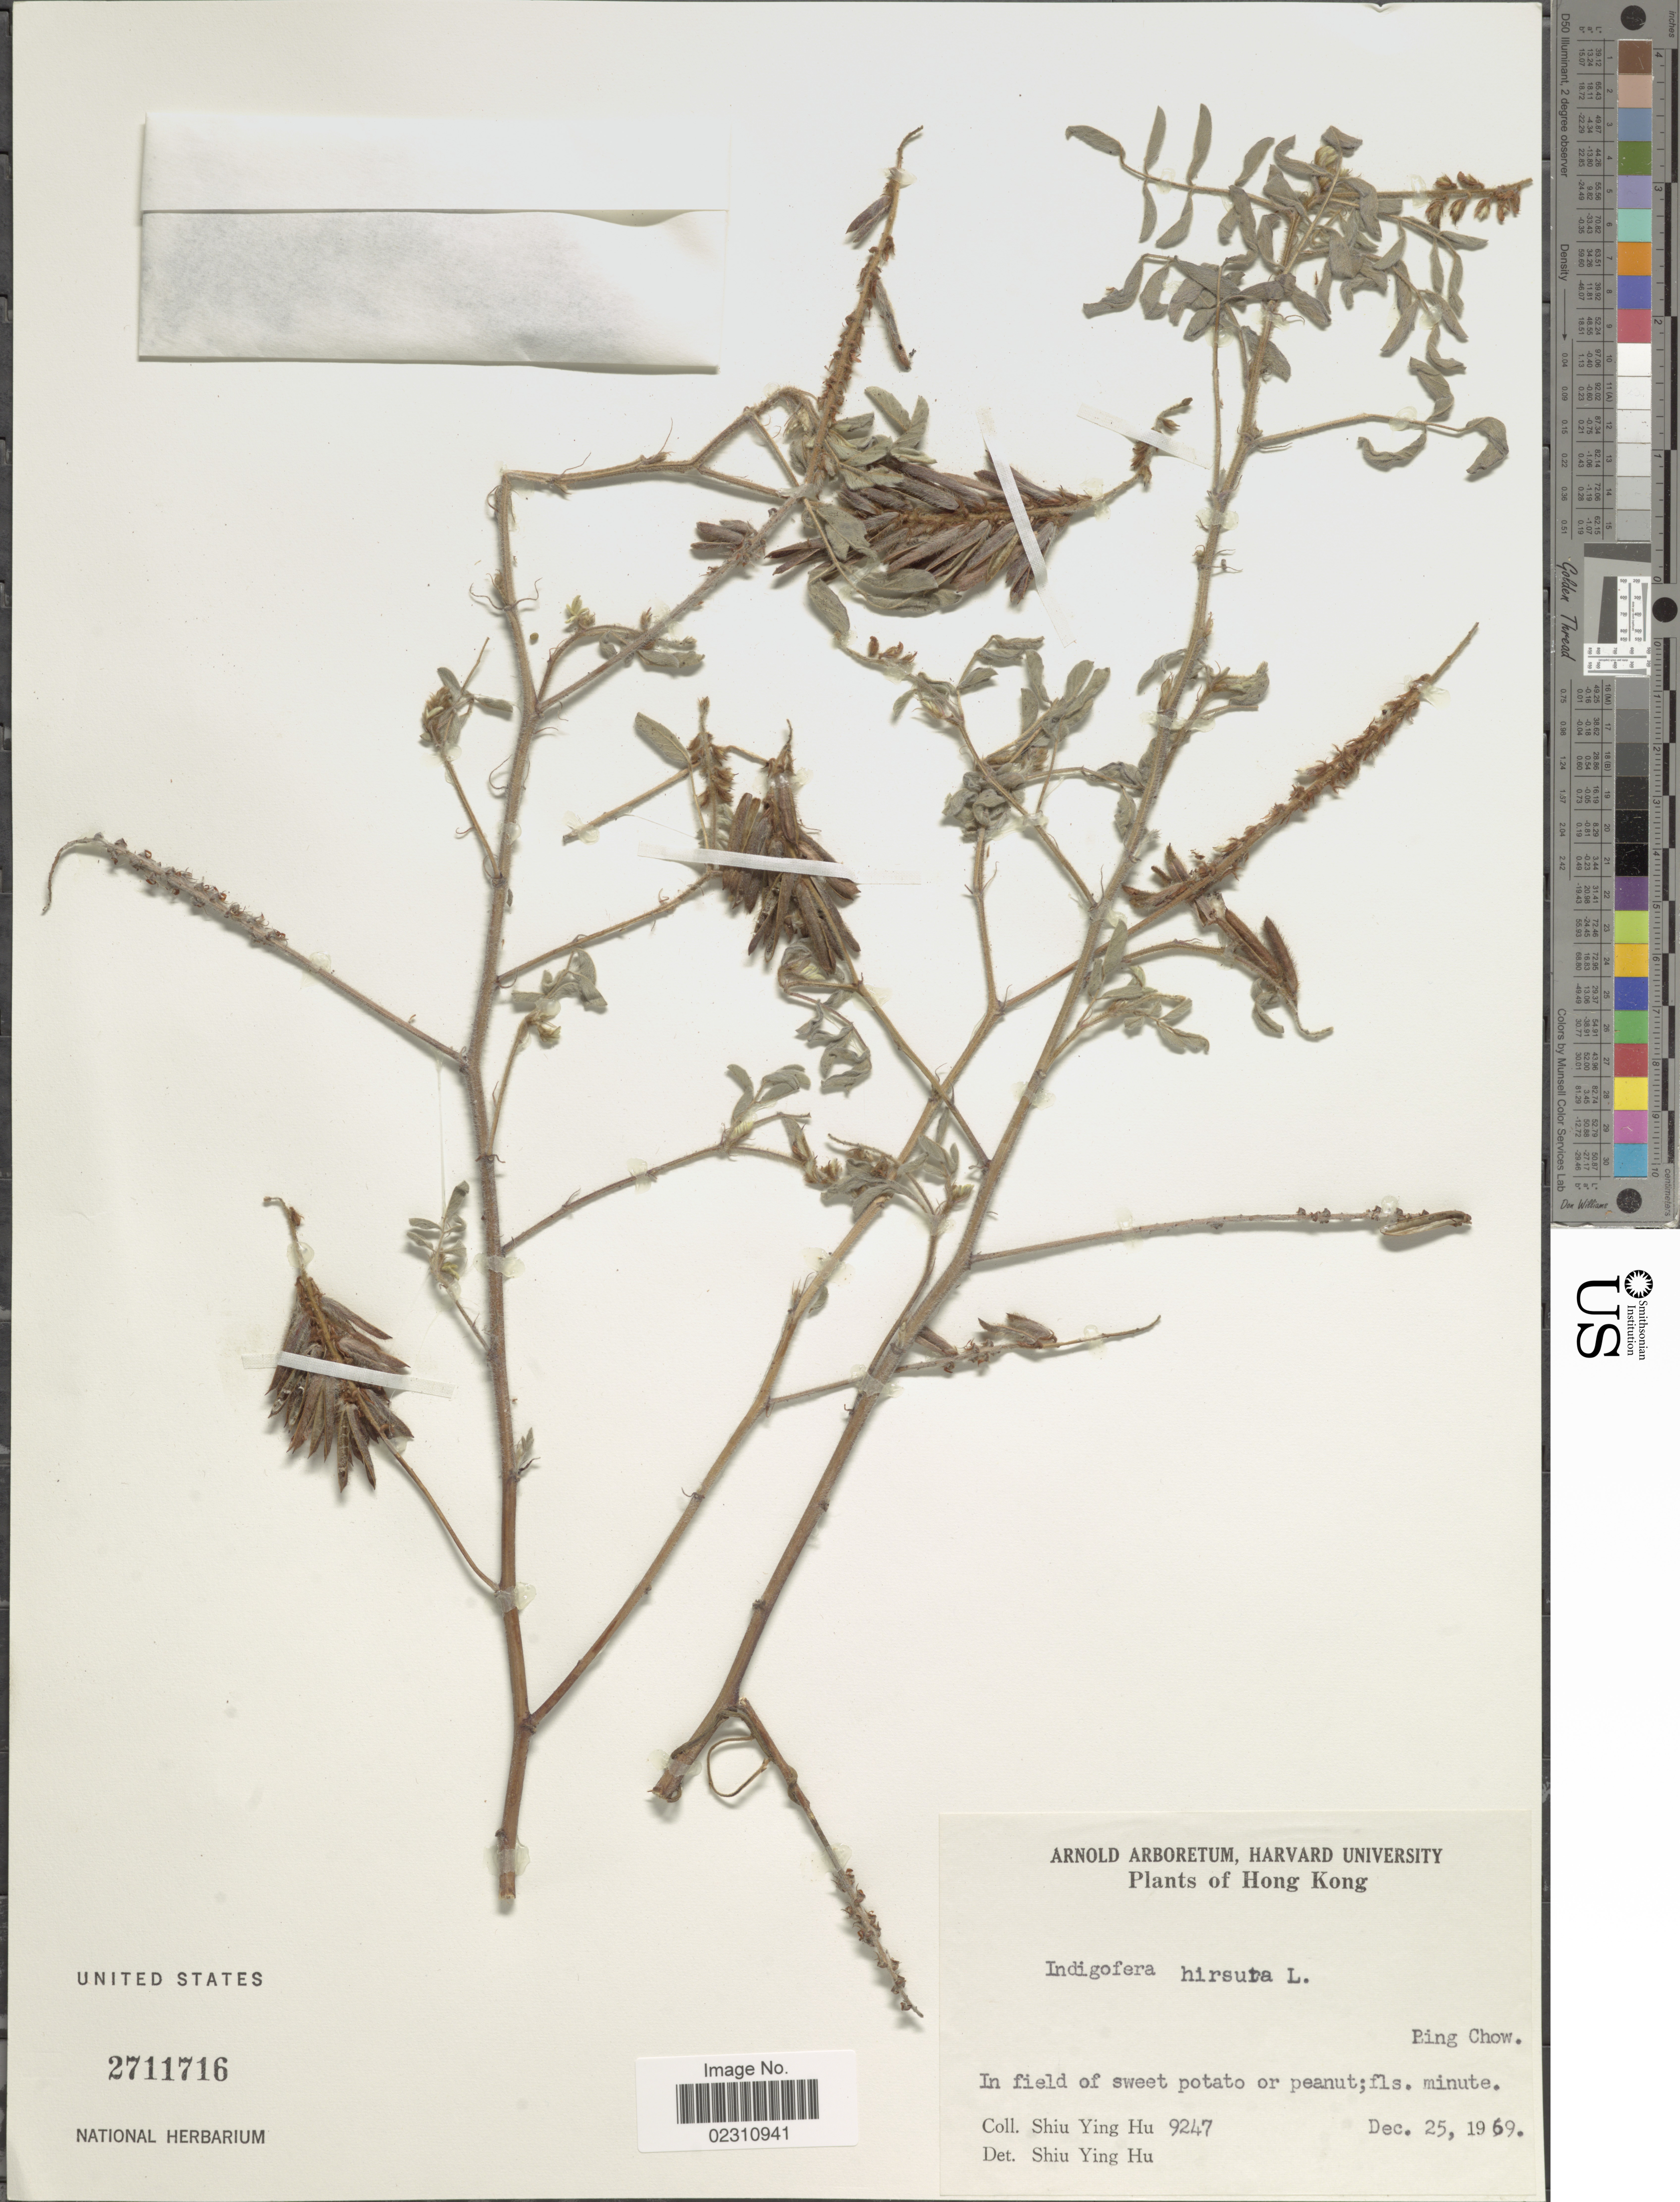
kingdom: Plantae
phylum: Tracheophyta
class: Magnoliopsida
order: Fabales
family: Fabaceae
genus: Indigofera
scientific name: Indigofera hirsuta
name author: L.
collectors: S. Y. Hu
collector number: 9247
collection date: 1969-12-25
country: China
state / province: Hong Kong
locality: Ping Chow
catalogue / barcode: US 2711716